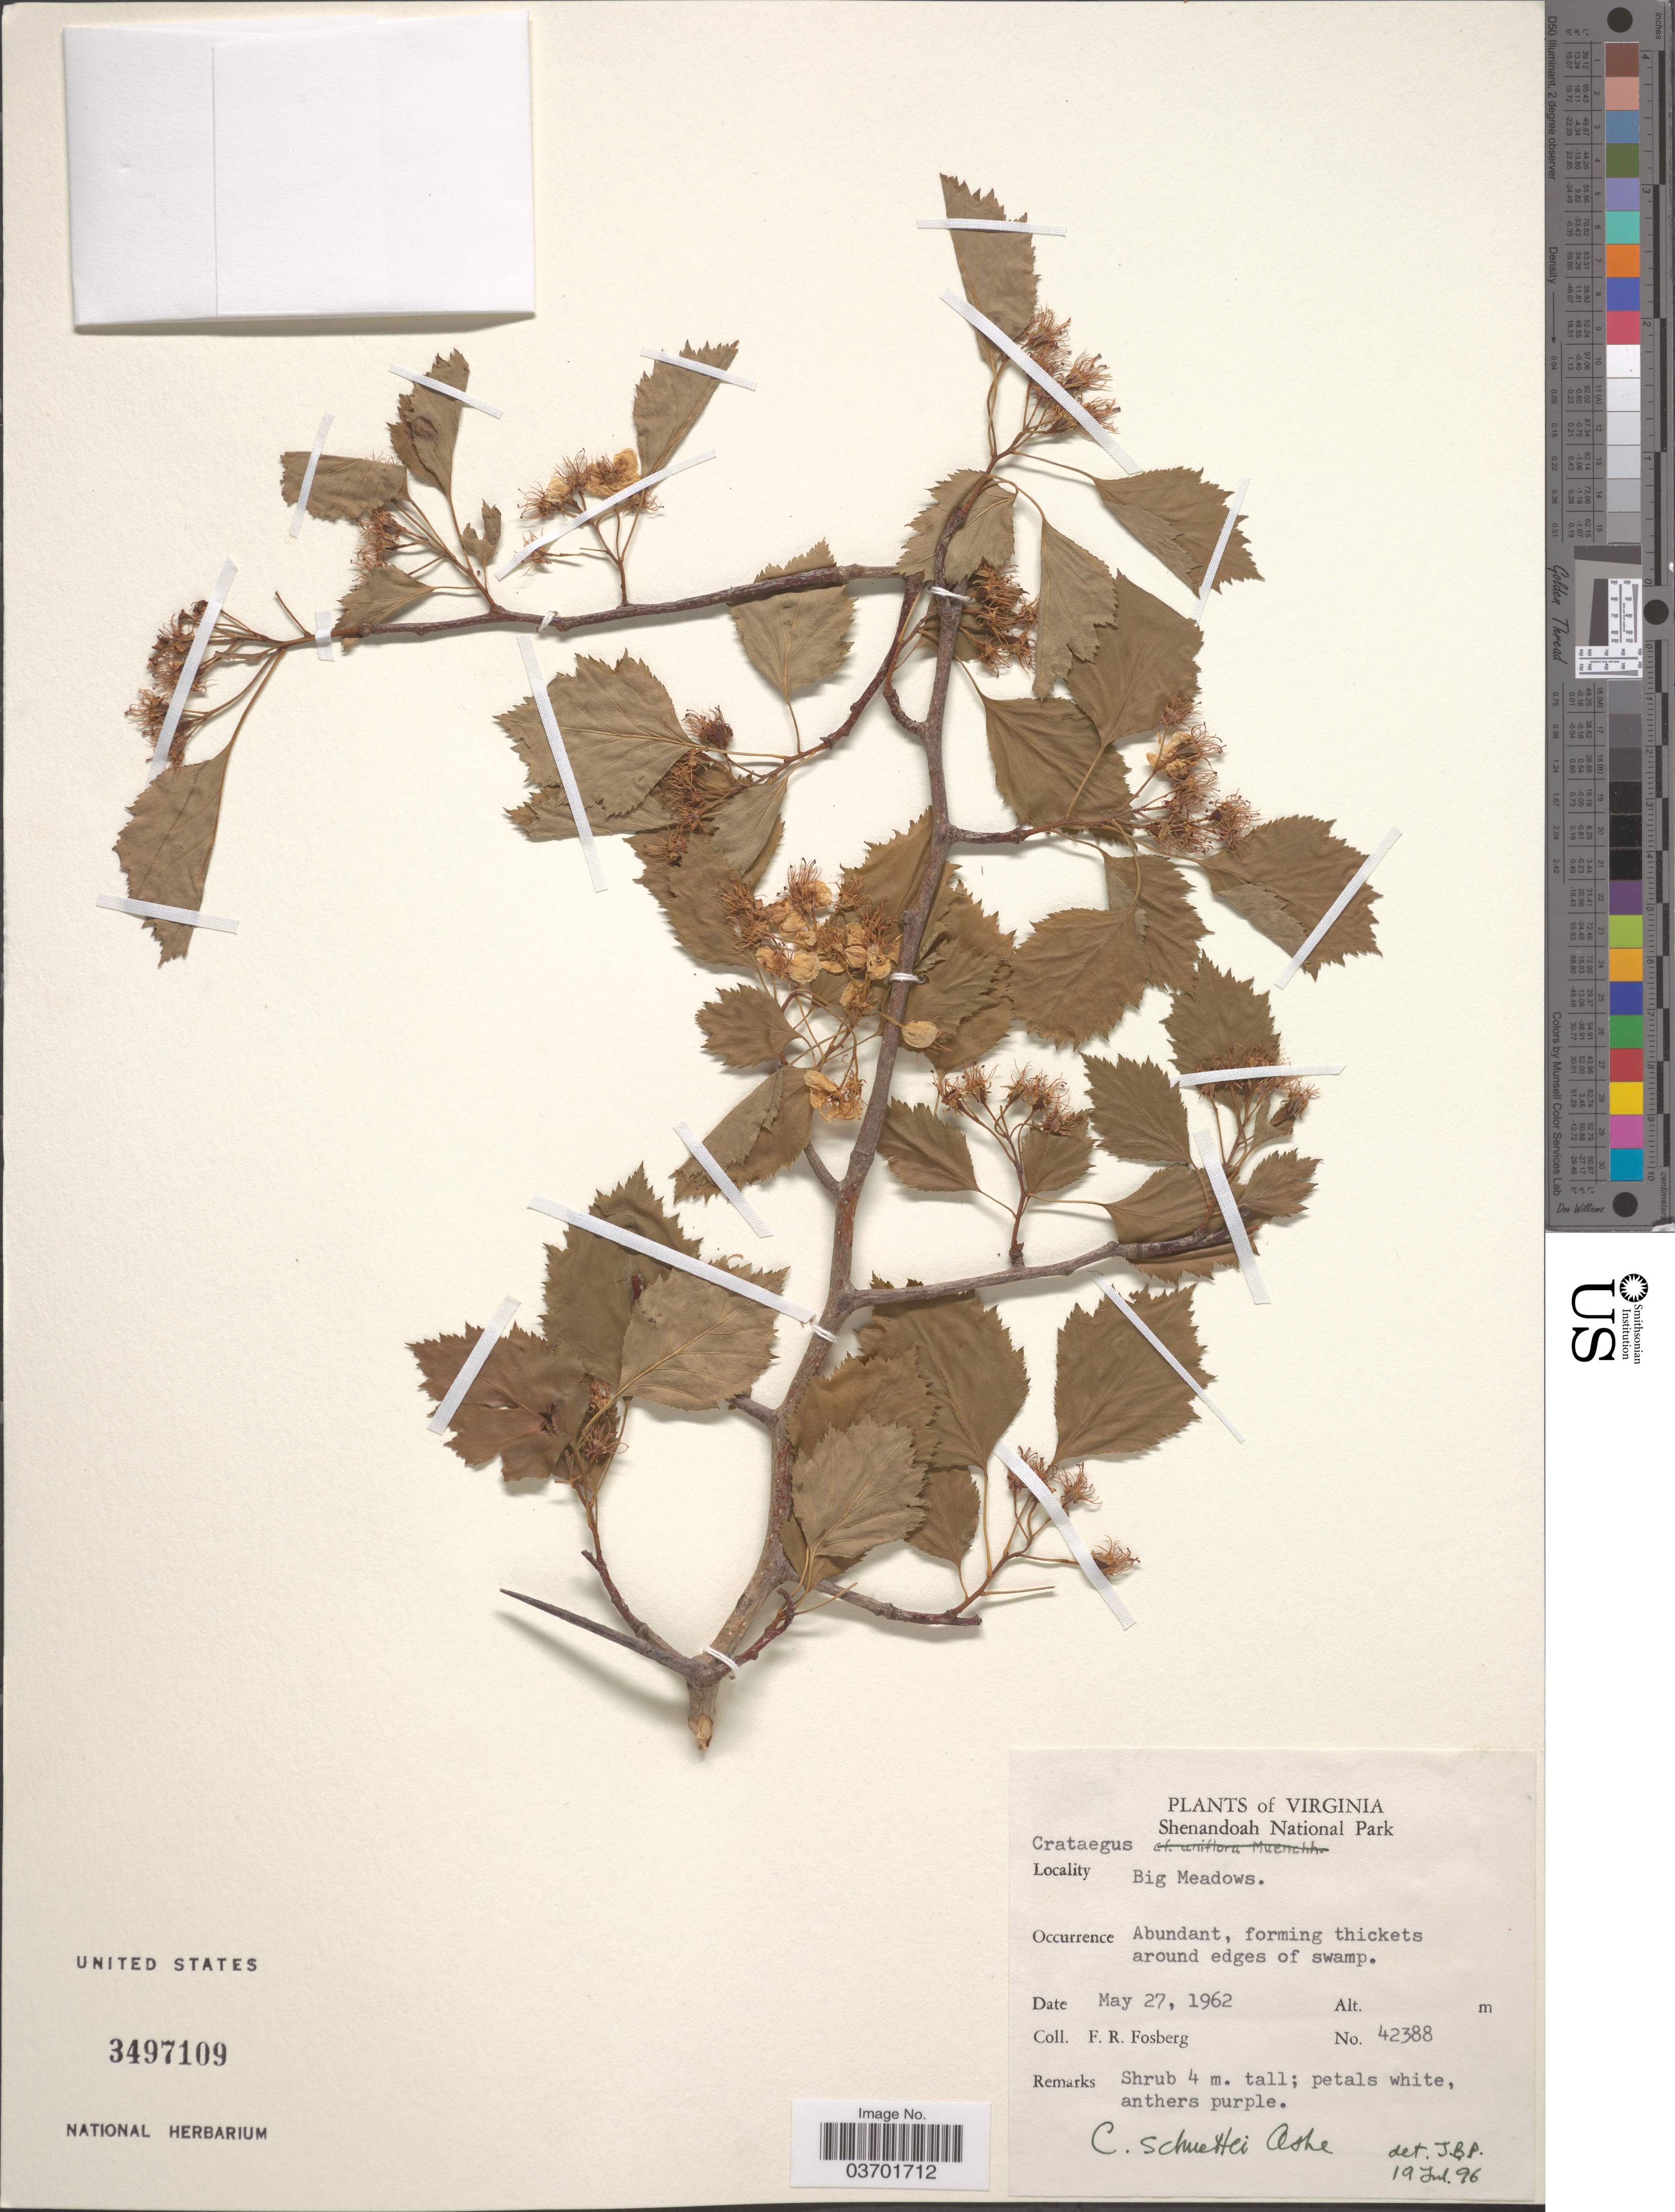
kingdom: Plantae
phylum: Tracheophyta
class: Magnoliopsida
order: Rosales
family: Rosaceae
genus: Crataegus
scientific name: Crataegus schuettei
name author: Ashe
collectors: F. R. Fosberg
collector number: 42388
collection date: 1962-05-27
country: United States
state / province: Virginia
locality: Shenandoah National Park. Big Meadows.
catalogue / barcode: US 3497109